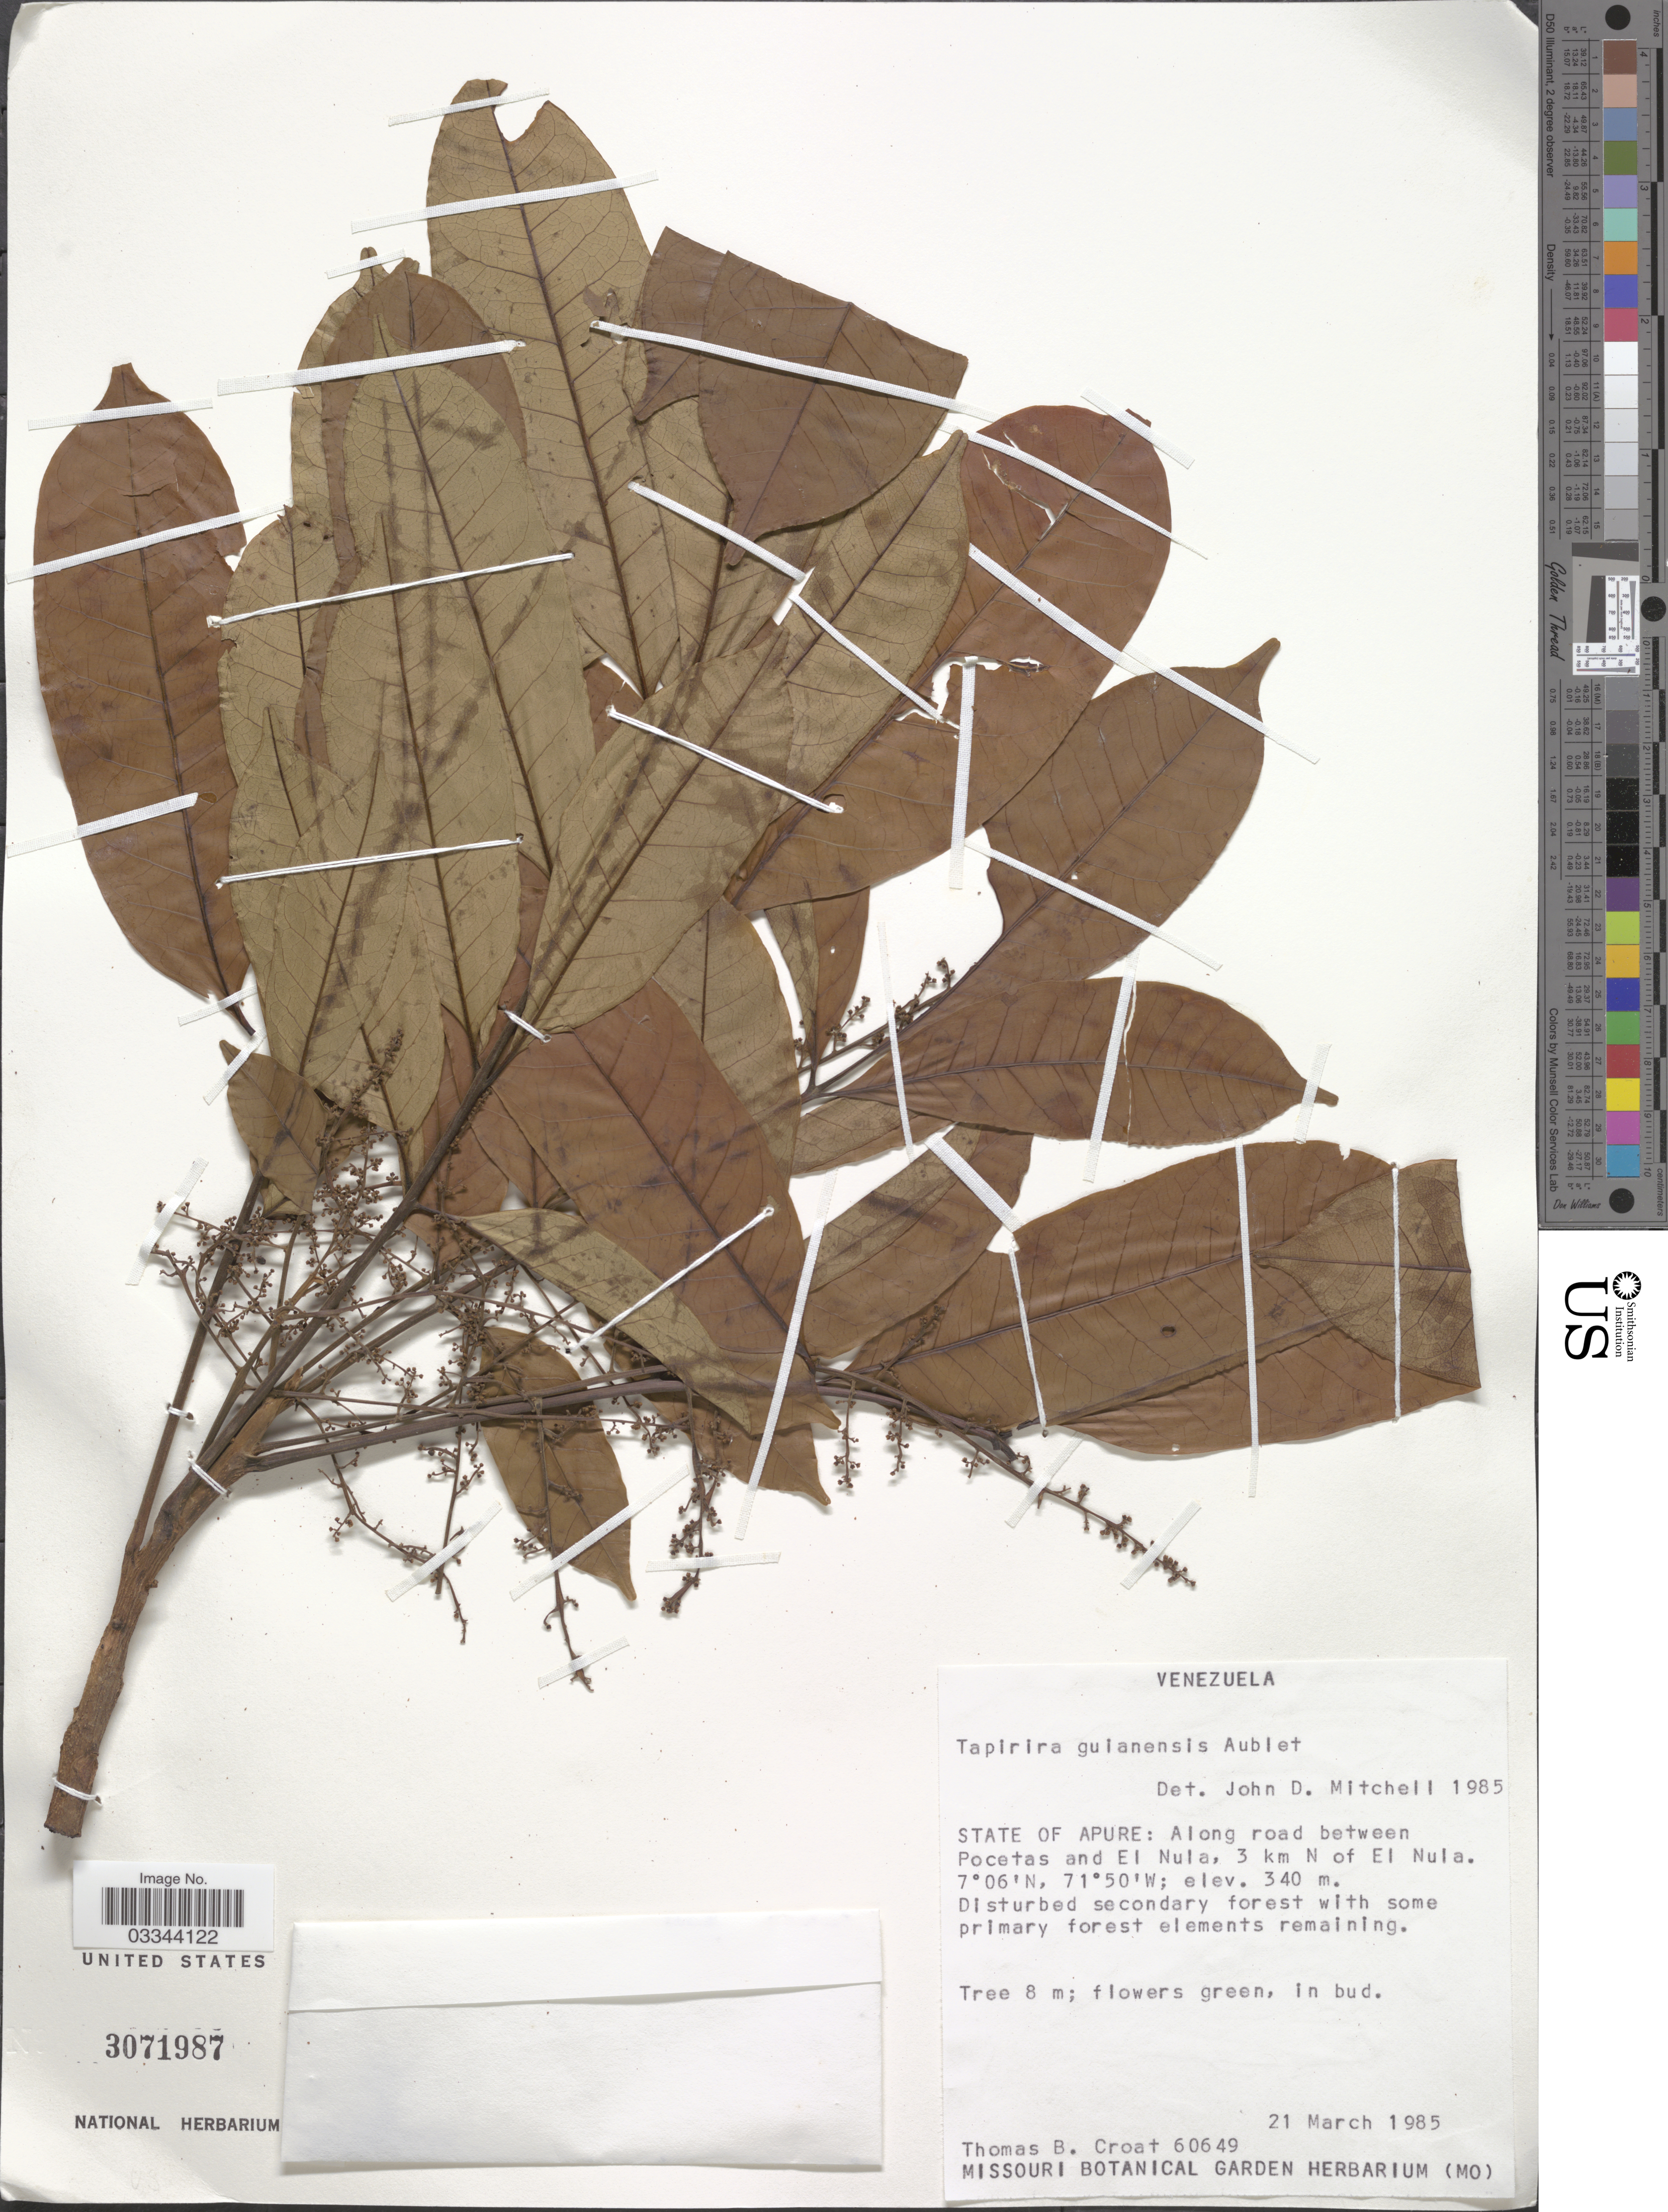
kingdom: Plantae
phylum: Tracheophyta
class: Magnoliopsida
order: Sapindales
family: Anacardiaceae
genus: Tapirira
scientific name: Tapirira guianensis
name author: Aubl.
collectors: T. B. Croat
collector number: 60649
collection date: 1985-03-21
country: Venezuela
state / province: Apure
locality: Along road between Pocetas and El Nula, 3 km N of El Nula.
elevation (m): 340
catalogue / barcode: US 3071987